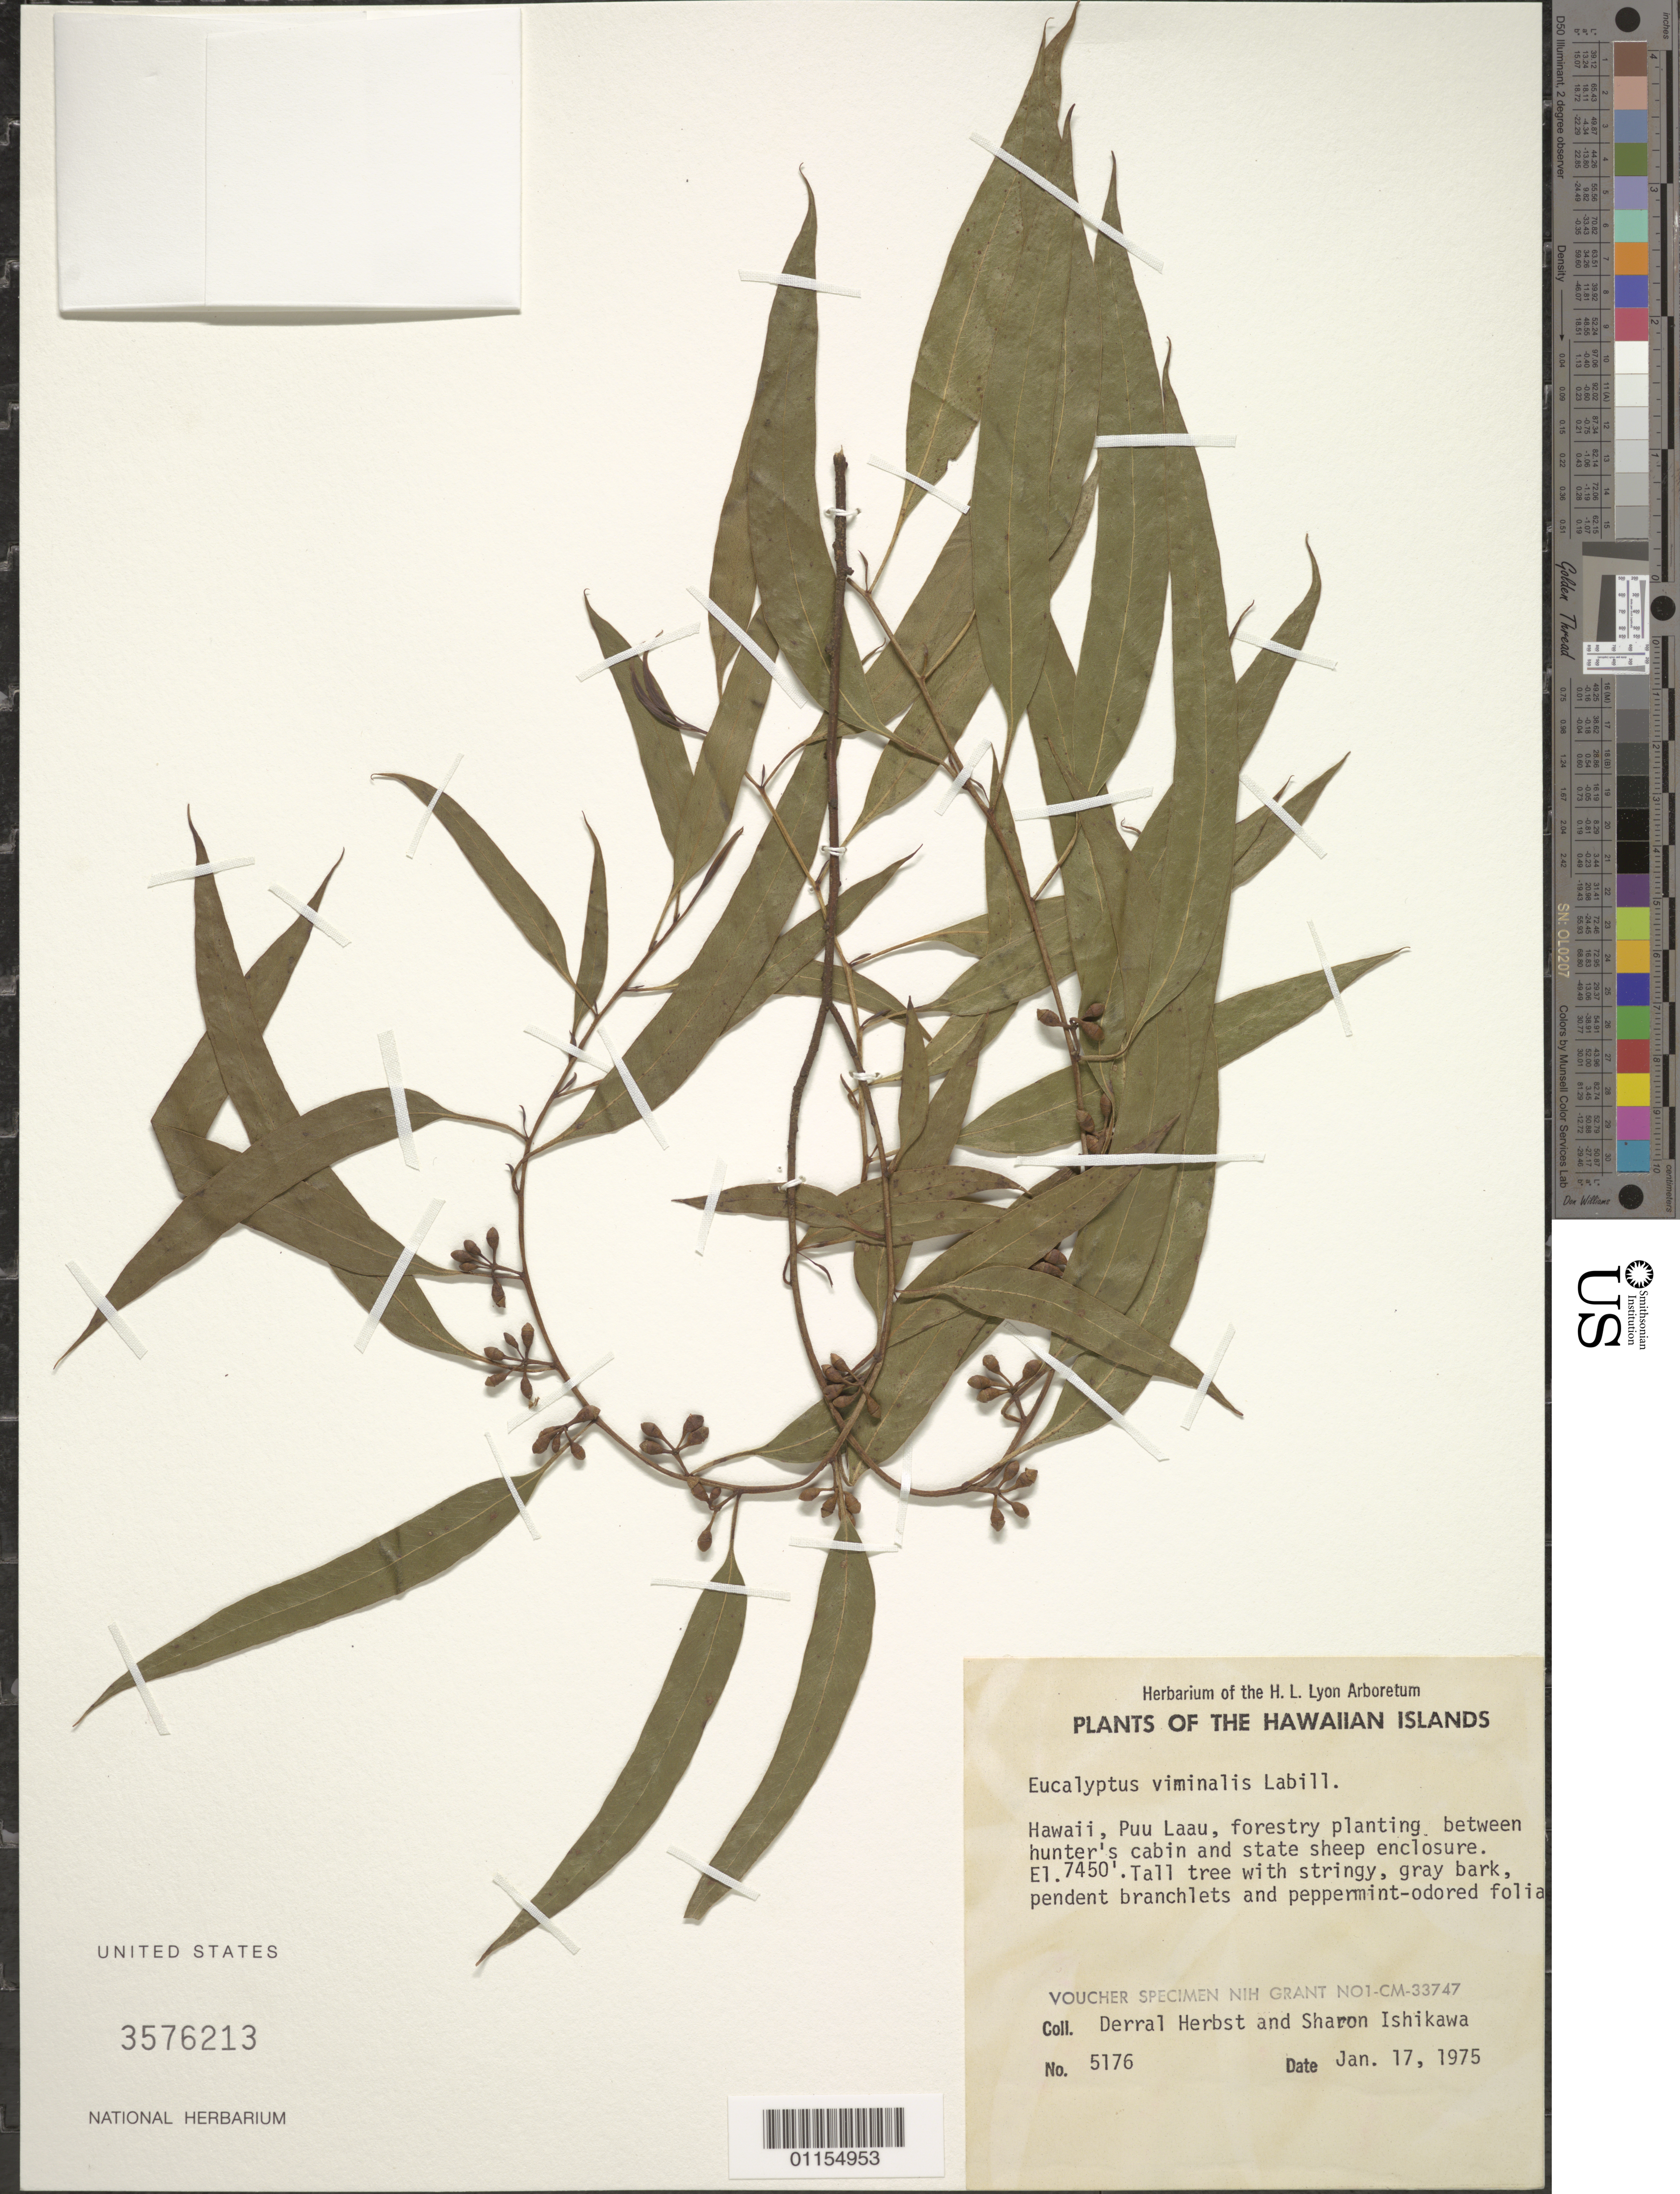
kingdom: Plantae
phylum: Tracheophyta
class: Magnoliopsida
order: Myrtales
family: Myrtaceae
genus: Eucalyptus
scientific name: Eucalyptus viminalis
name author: Labill.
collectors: D. R. Herbst & S. Ishikawa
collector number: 5176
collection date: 1975-01-17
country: United States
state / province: Hawaii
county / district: Hawaii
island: Hawaii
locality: Pu'u La'au, forestry planting between hunter's cabin and state sheep enclosure.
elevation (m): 2271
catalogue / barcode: US 3576213